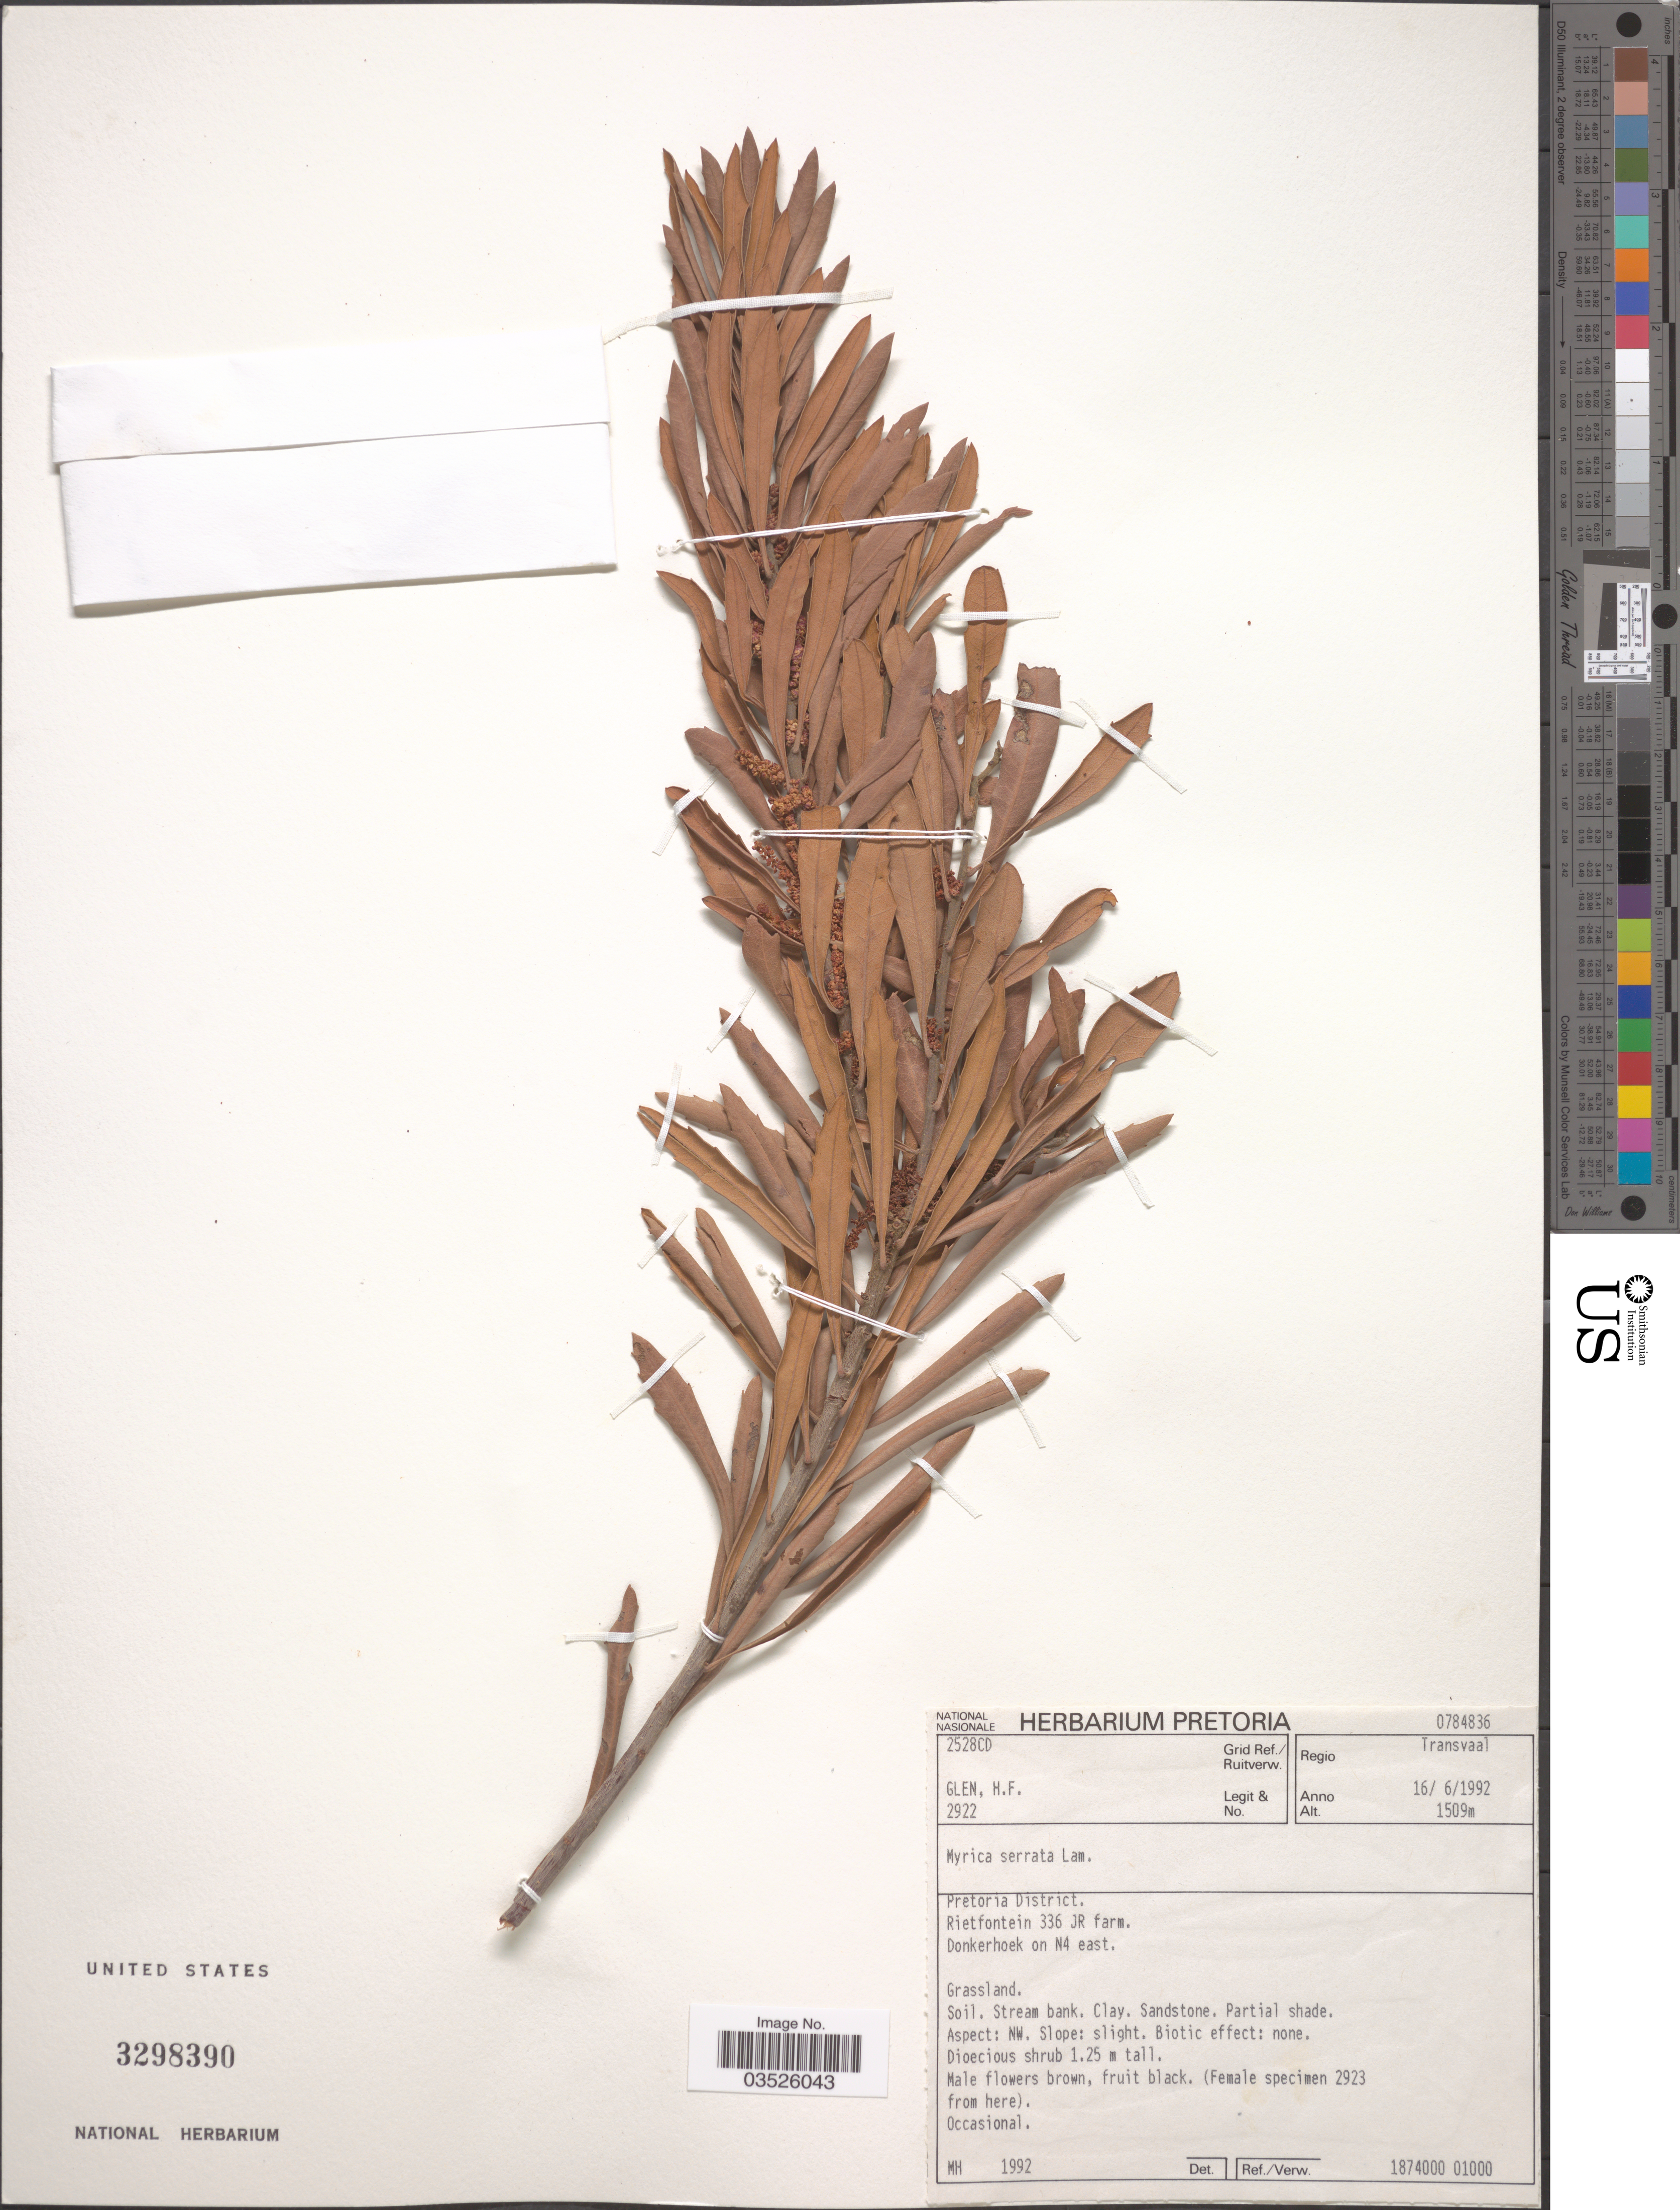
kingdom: Plantae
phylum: Tracheophyta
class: Magnoliopsida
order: Fagales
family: Myricaceae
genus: Morella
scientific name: Morella serrata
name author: (Lam.) Killick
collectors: H. F. Glen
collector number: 2922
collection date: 1992-06-16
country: South Africa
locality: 2528CD Grid Ref. Regio Transvaal. Pretoria District. Rietfontein 336 JR farm. Donkerhoek on N4 east.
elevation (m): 1509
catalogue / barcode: US 3298390